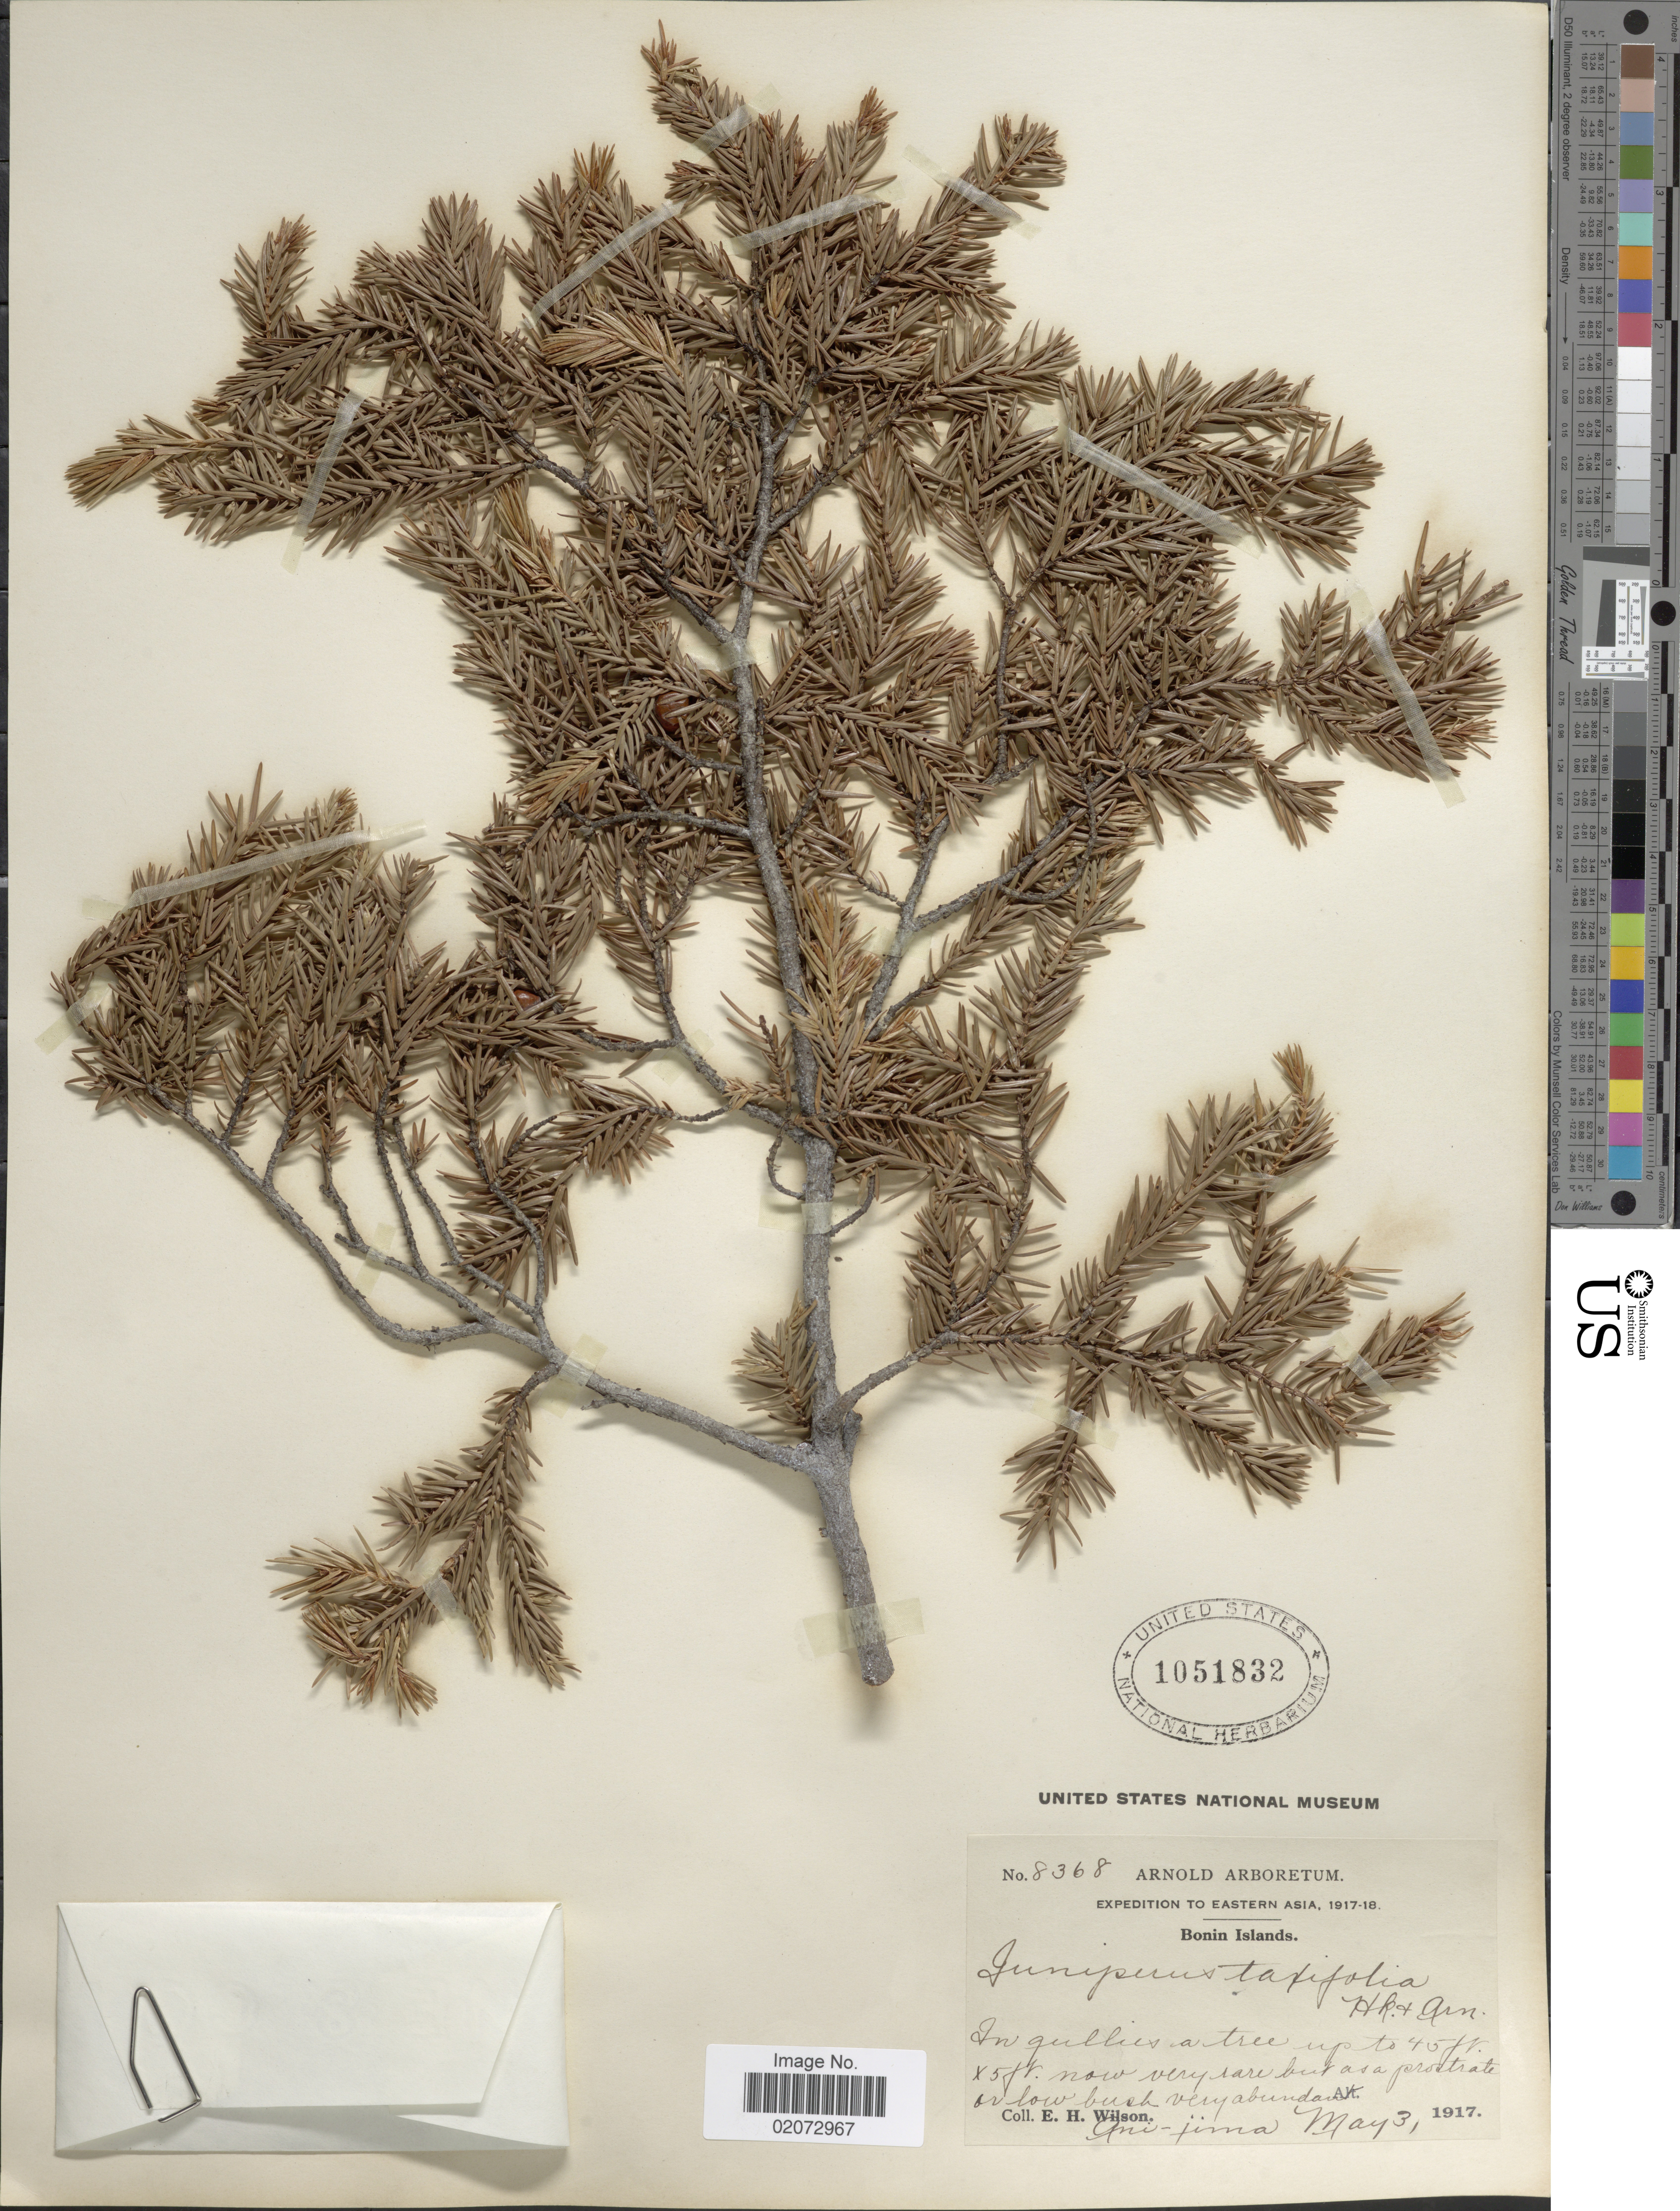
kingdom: Plantae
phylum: Tracheophyta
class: Pinopsida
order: Pinales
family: Cupressaceae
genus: Juniperus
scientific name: Juniperus taxifolia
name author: Hook. & Arn.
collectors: E. Wilson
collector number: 8368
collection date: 1917-05-03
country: Japan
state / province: Tokyo, Federal City of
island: Bonin Islands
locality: Bonin Islands. Ani-jima. Eastern Asia.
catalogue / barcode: US 1051832